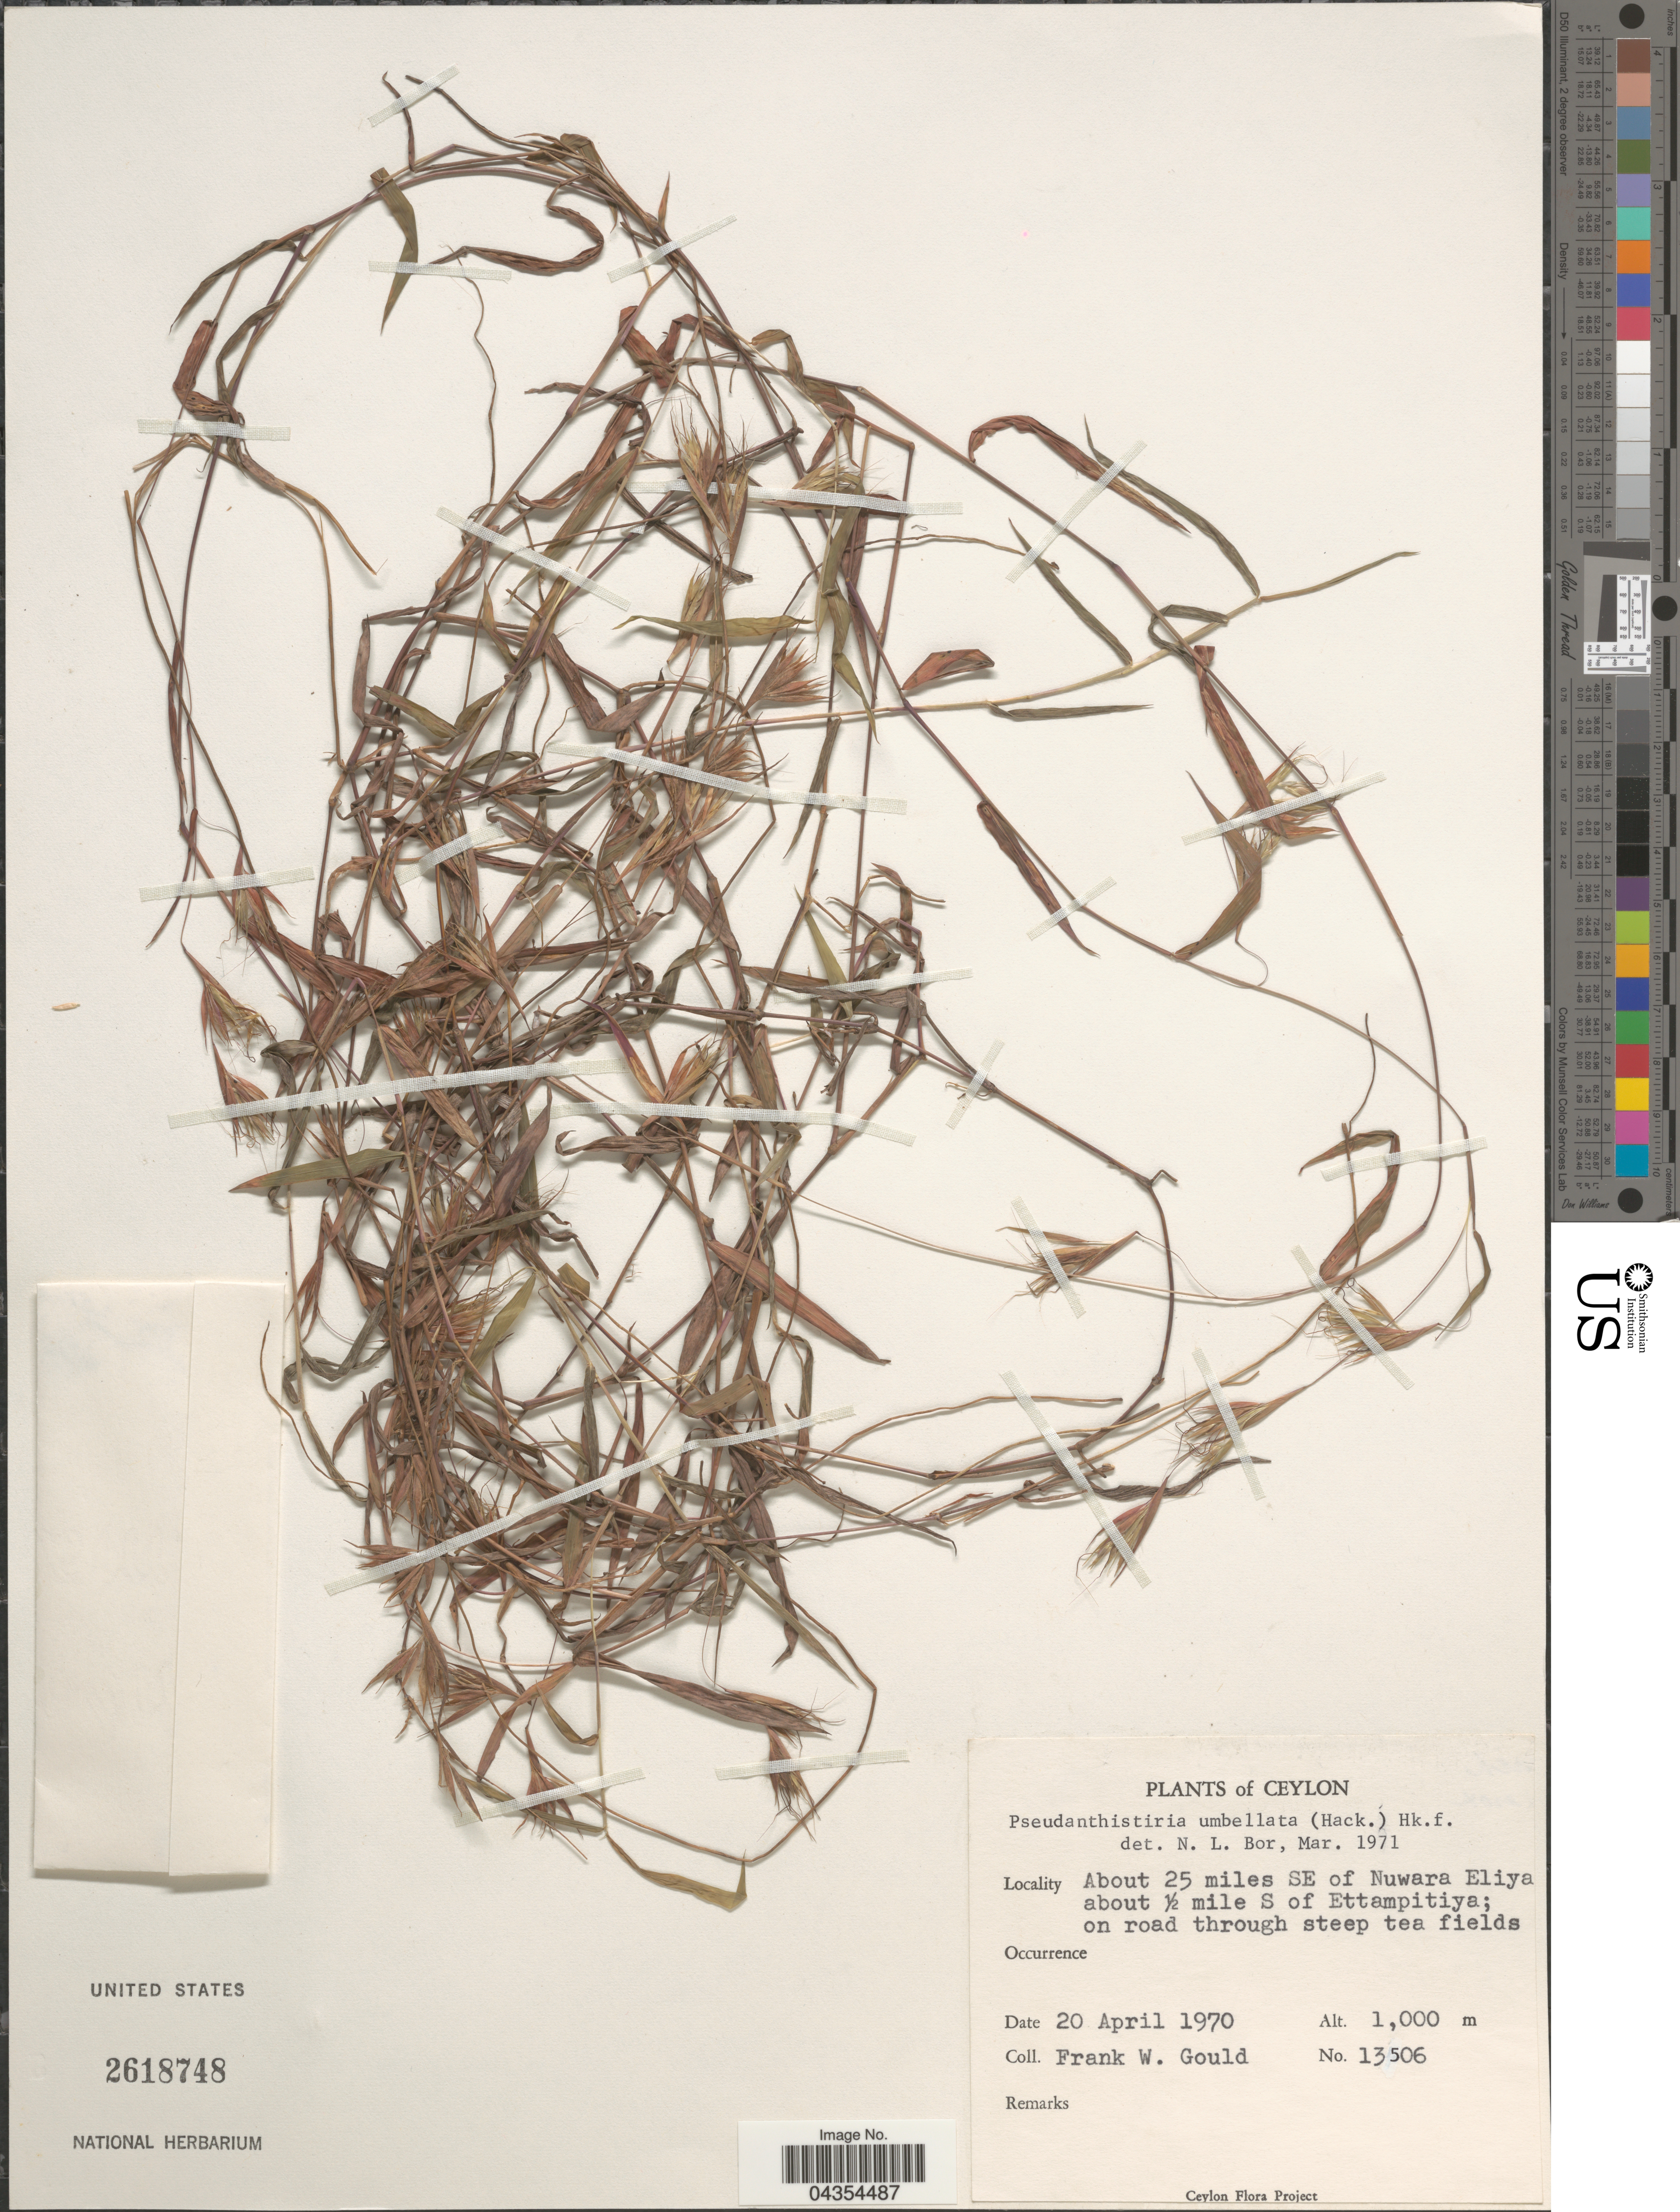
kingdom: Plantae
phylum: Tracheophyta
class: Liliopsida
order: Poales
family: Poaceae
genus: Pseudanthistiria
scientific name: Pseudanthistiria umbellata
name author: Hook. f.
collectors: F. W. Gould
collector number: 13506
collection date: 1970-04-20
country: Sri Lanka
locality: Ceylon. About 25 miles SE of Nuwara Eliya about ½ mile S of Ettampitiya; on road through steep tea fields.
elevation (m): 1000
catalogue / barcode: US 2618748